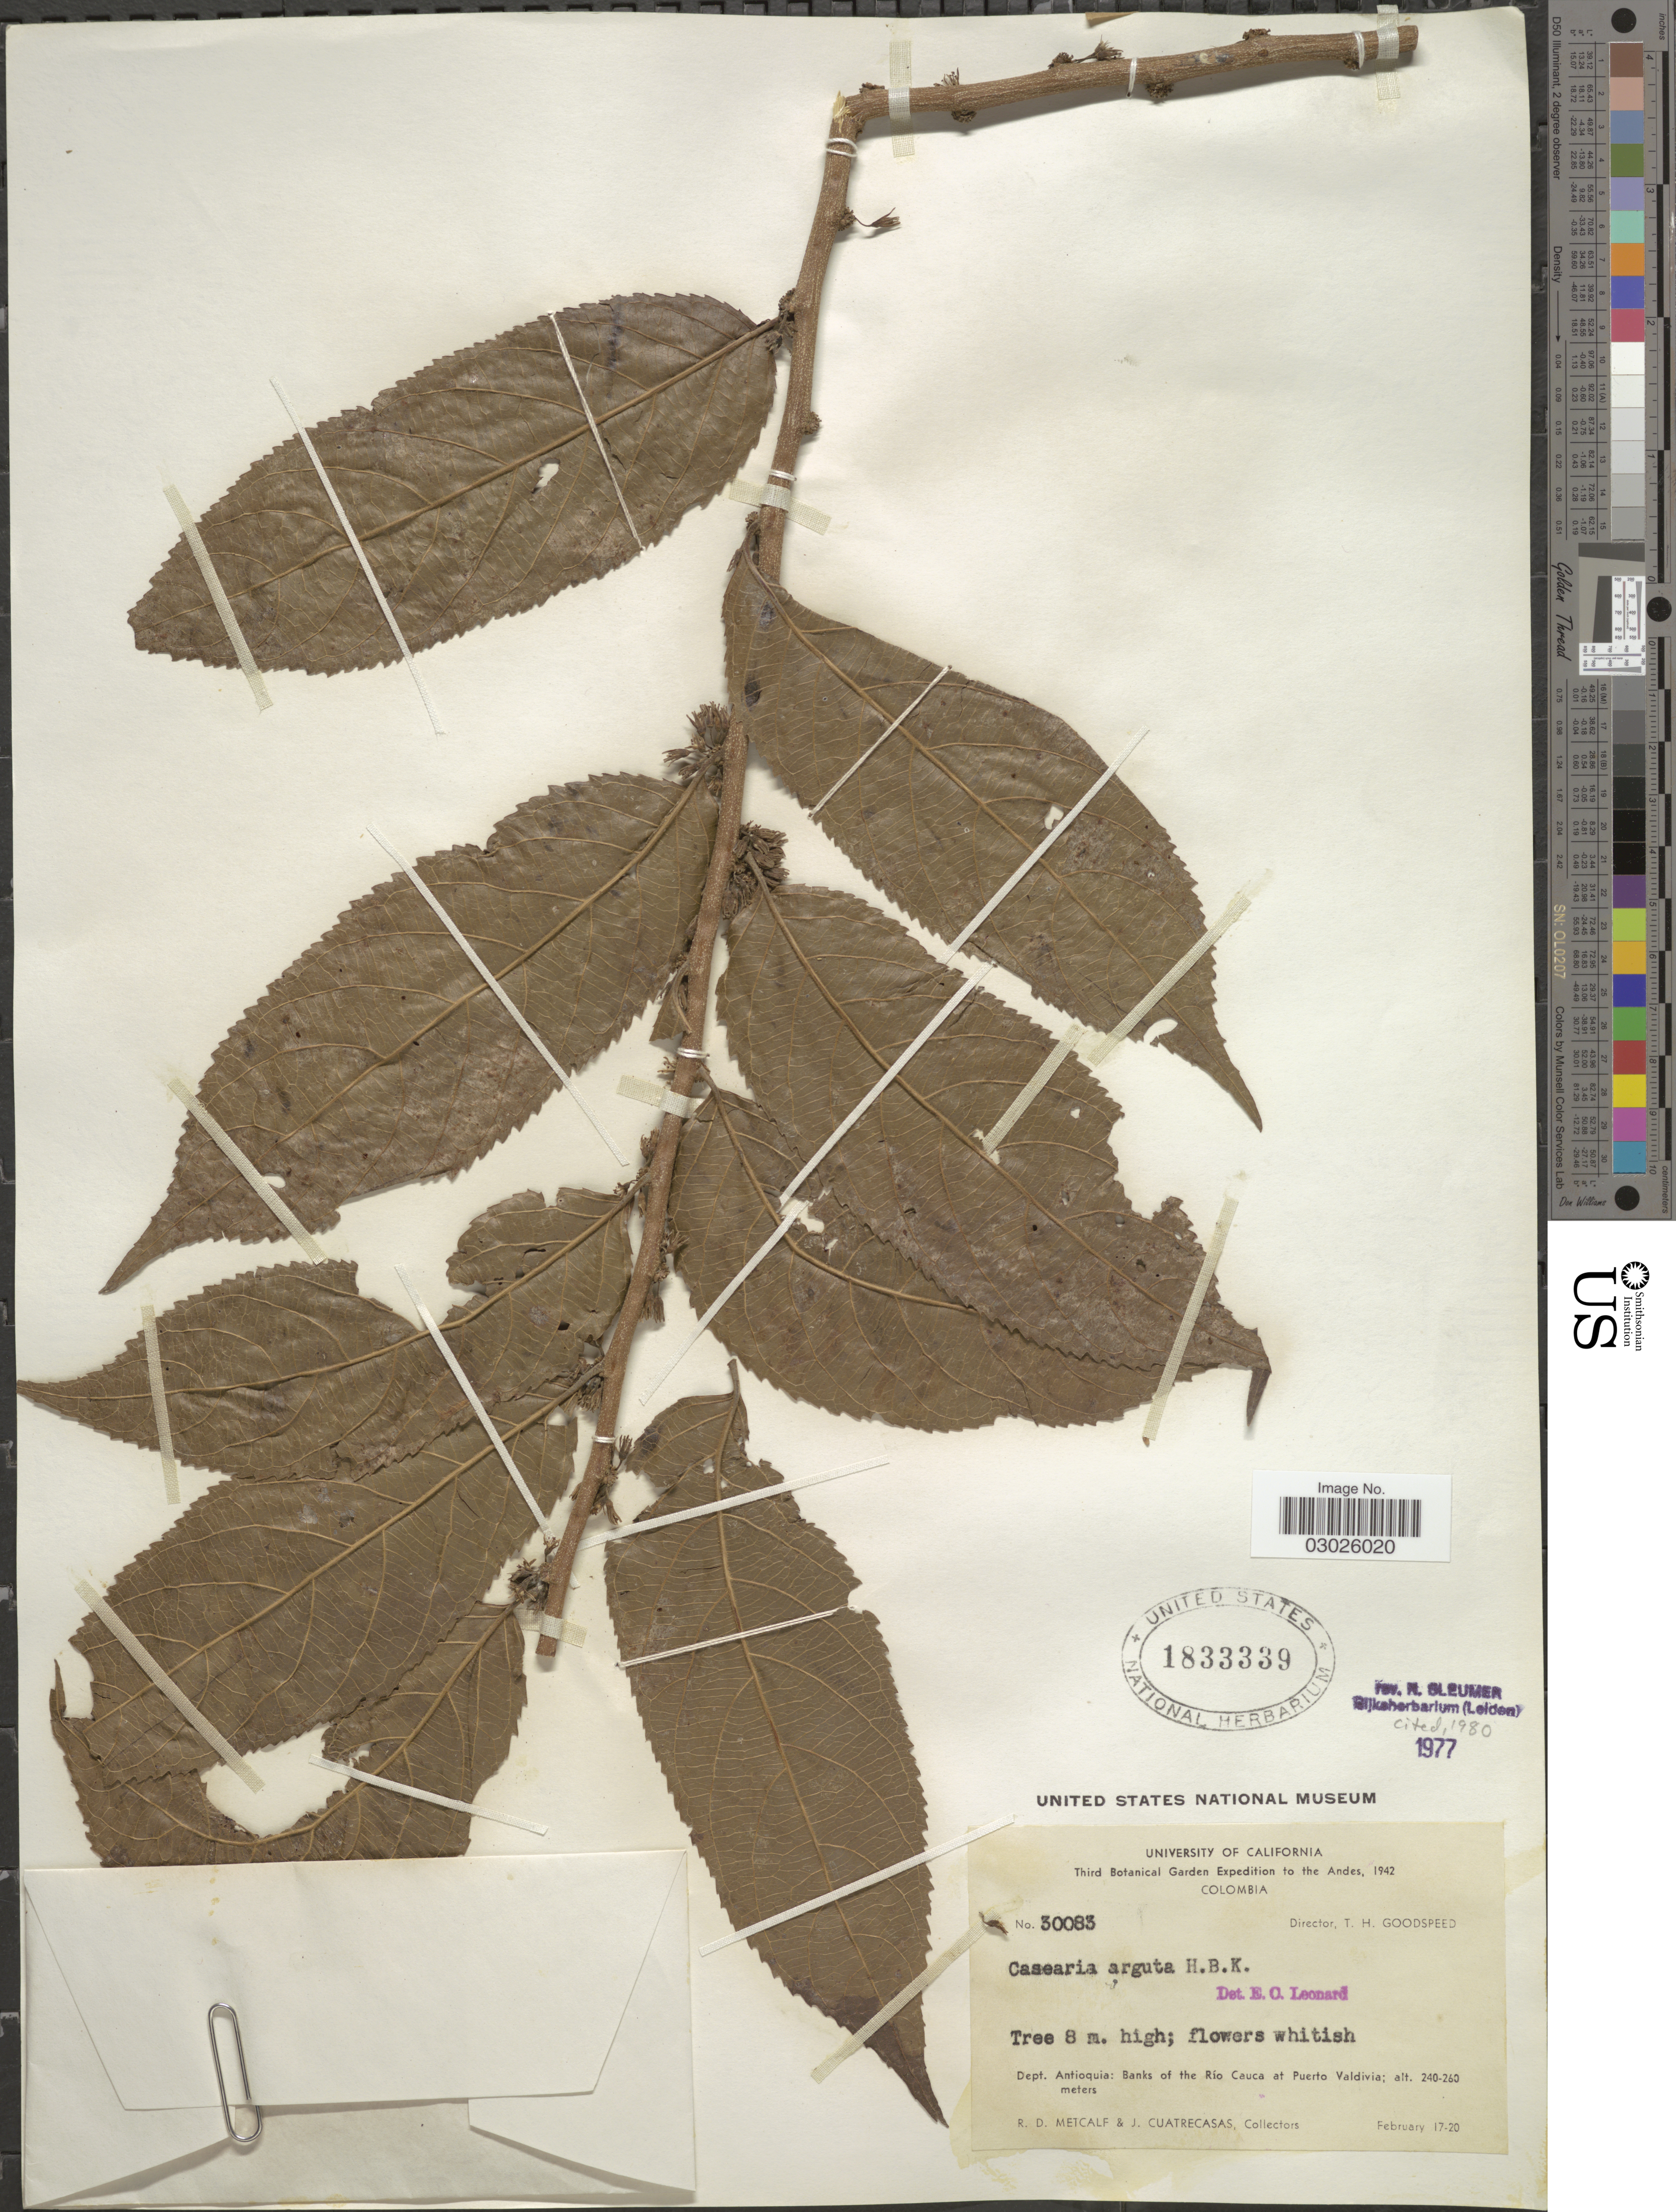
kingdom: Plantae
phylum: Tracheophyta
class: Magnoliopsida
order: Malpighiales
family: Salicaceae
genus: Casearia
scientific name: Casearia arguta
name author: Kunth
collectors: R. D. Metcalf & J. Cuatrecasas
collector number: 30083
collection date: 1942-02-17/1942-02-20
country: Colombia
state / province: Antioquia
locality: The Andes. Dept. Antioquia: Banks of the Río Cauca at Puerto Valdivia.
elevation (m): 240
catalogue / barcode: US 1833339